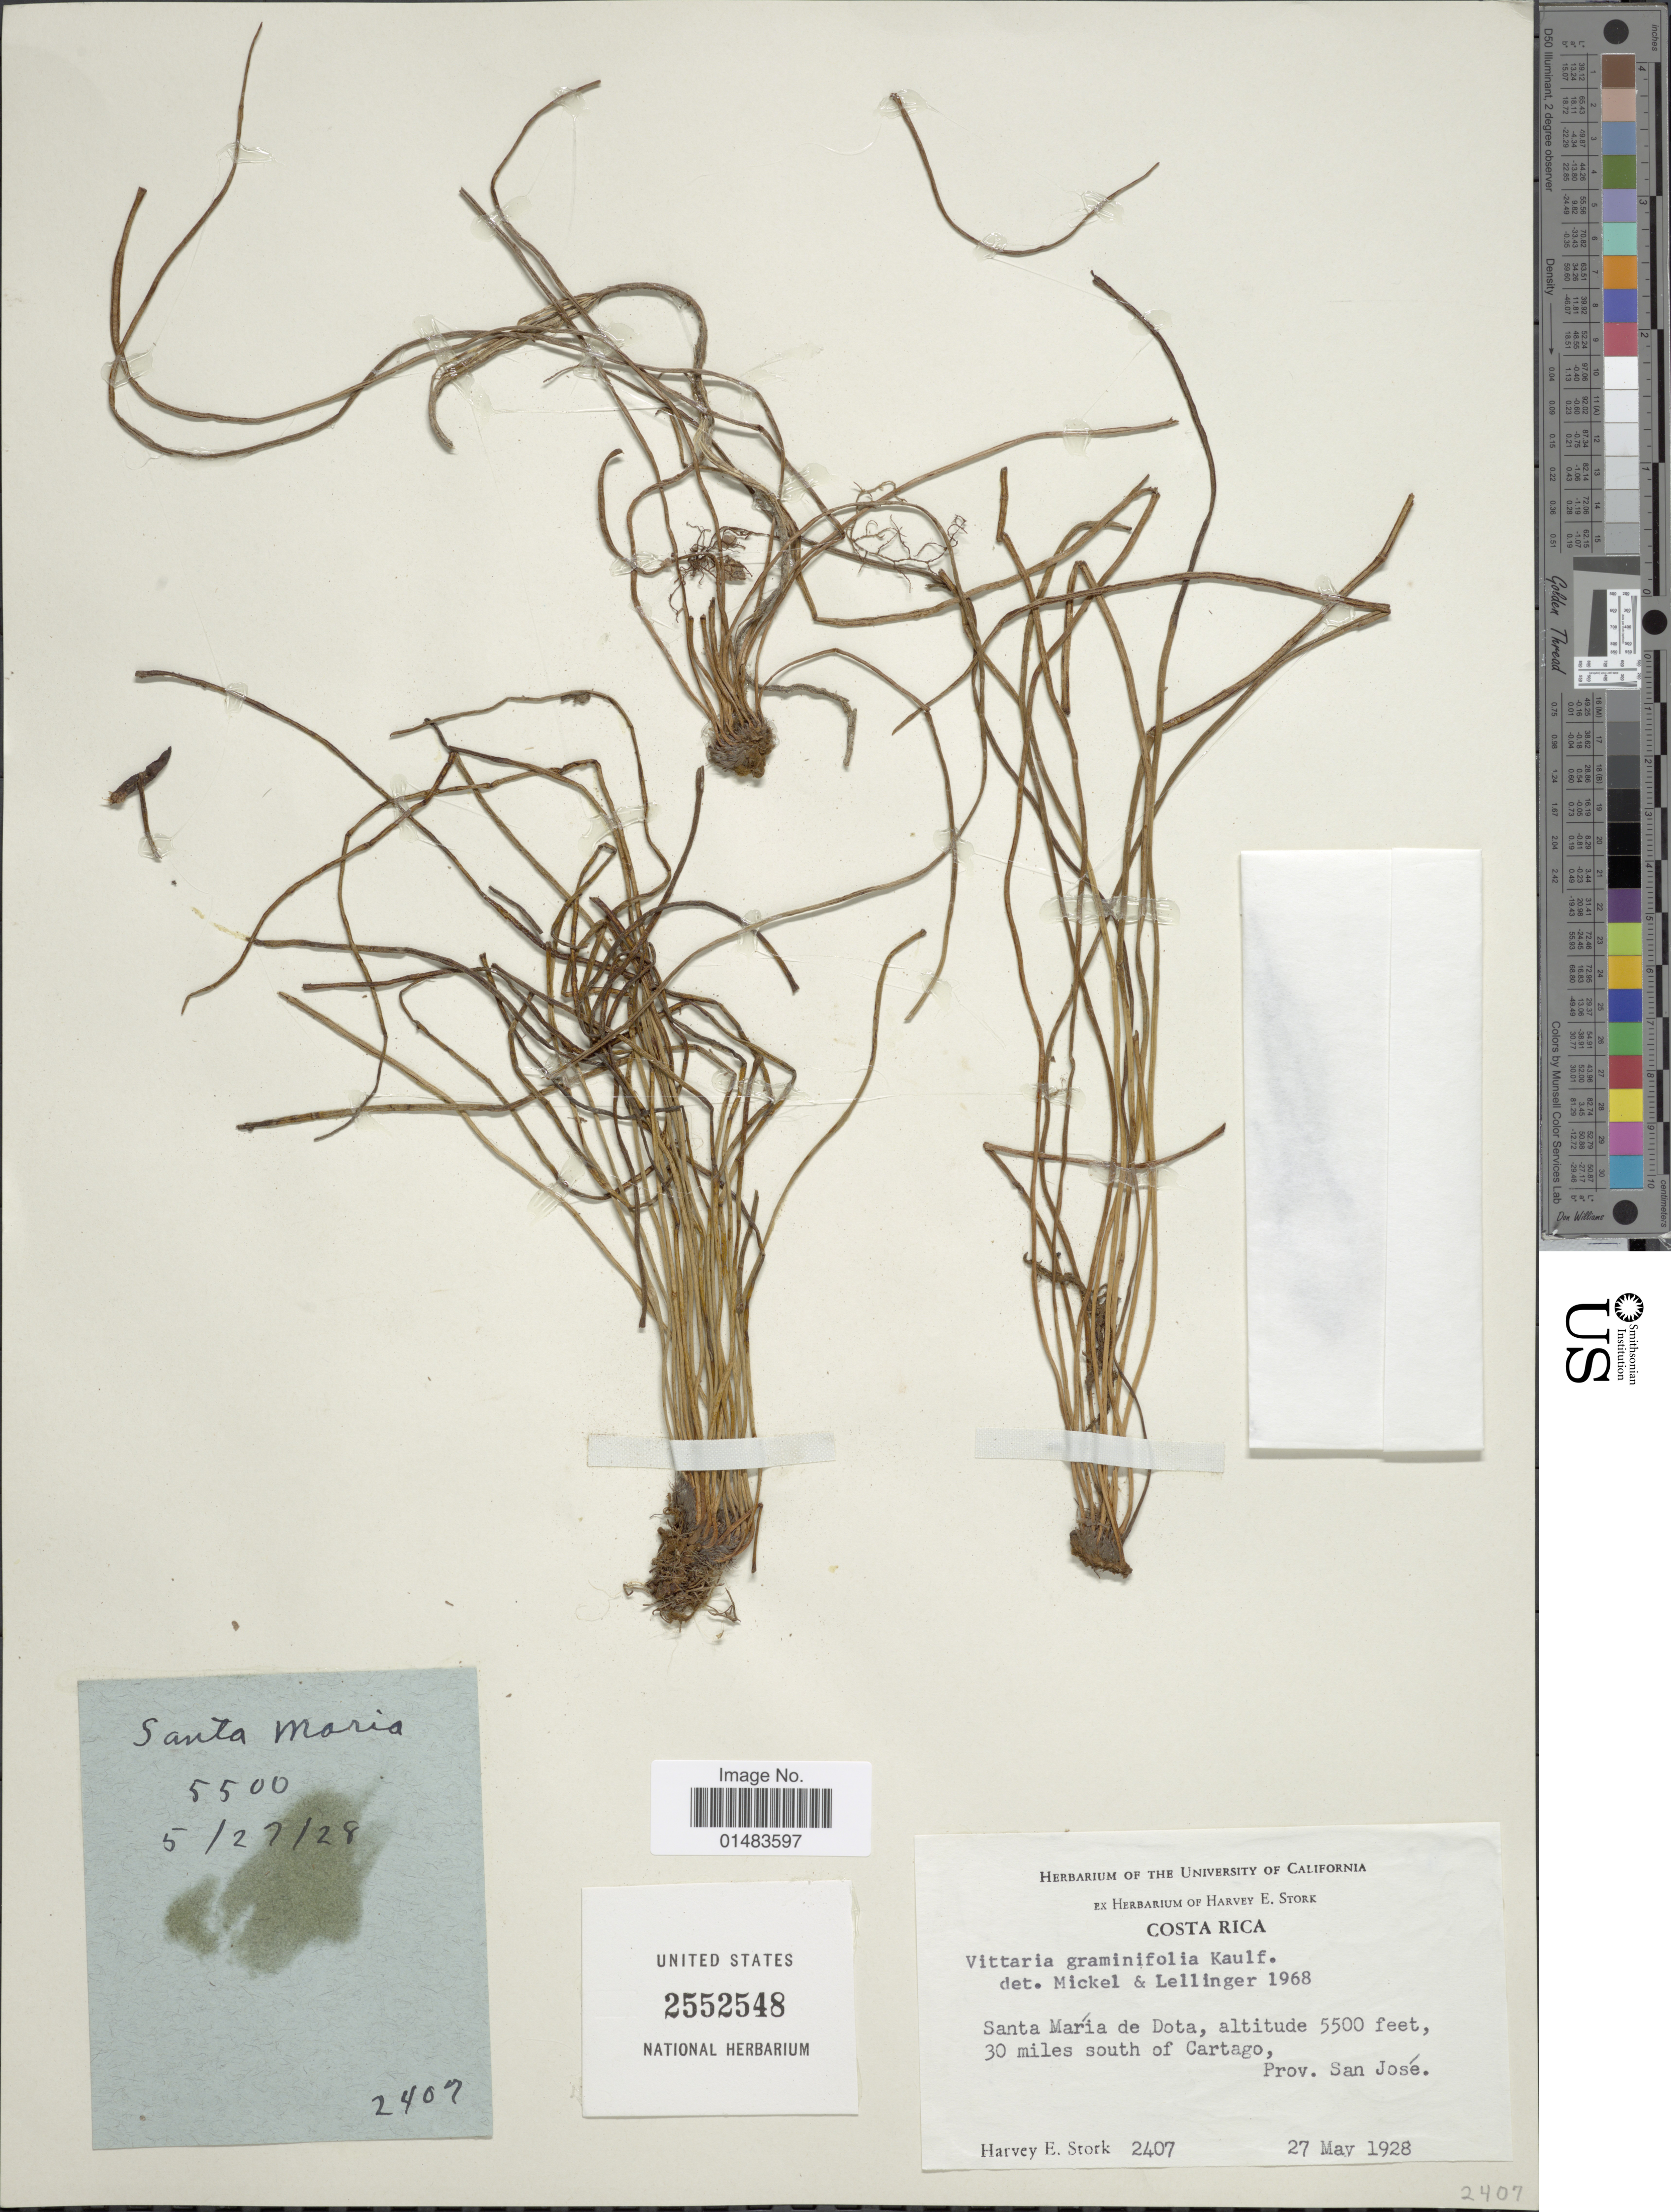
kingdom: Plantae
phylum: Tracheophyta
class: Polypodiopsida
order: Polypodiales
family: Pteridaceae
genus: Vittaria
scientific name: Vittaria graminifolia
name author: Kaulf.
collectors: H. E. Stork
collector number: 2407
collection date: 1928-05-27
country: Costa Rica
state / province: San José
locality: Santa Maria de Dota, 30 miles of south of Cartago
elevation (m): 1676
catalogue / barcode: US 2552548